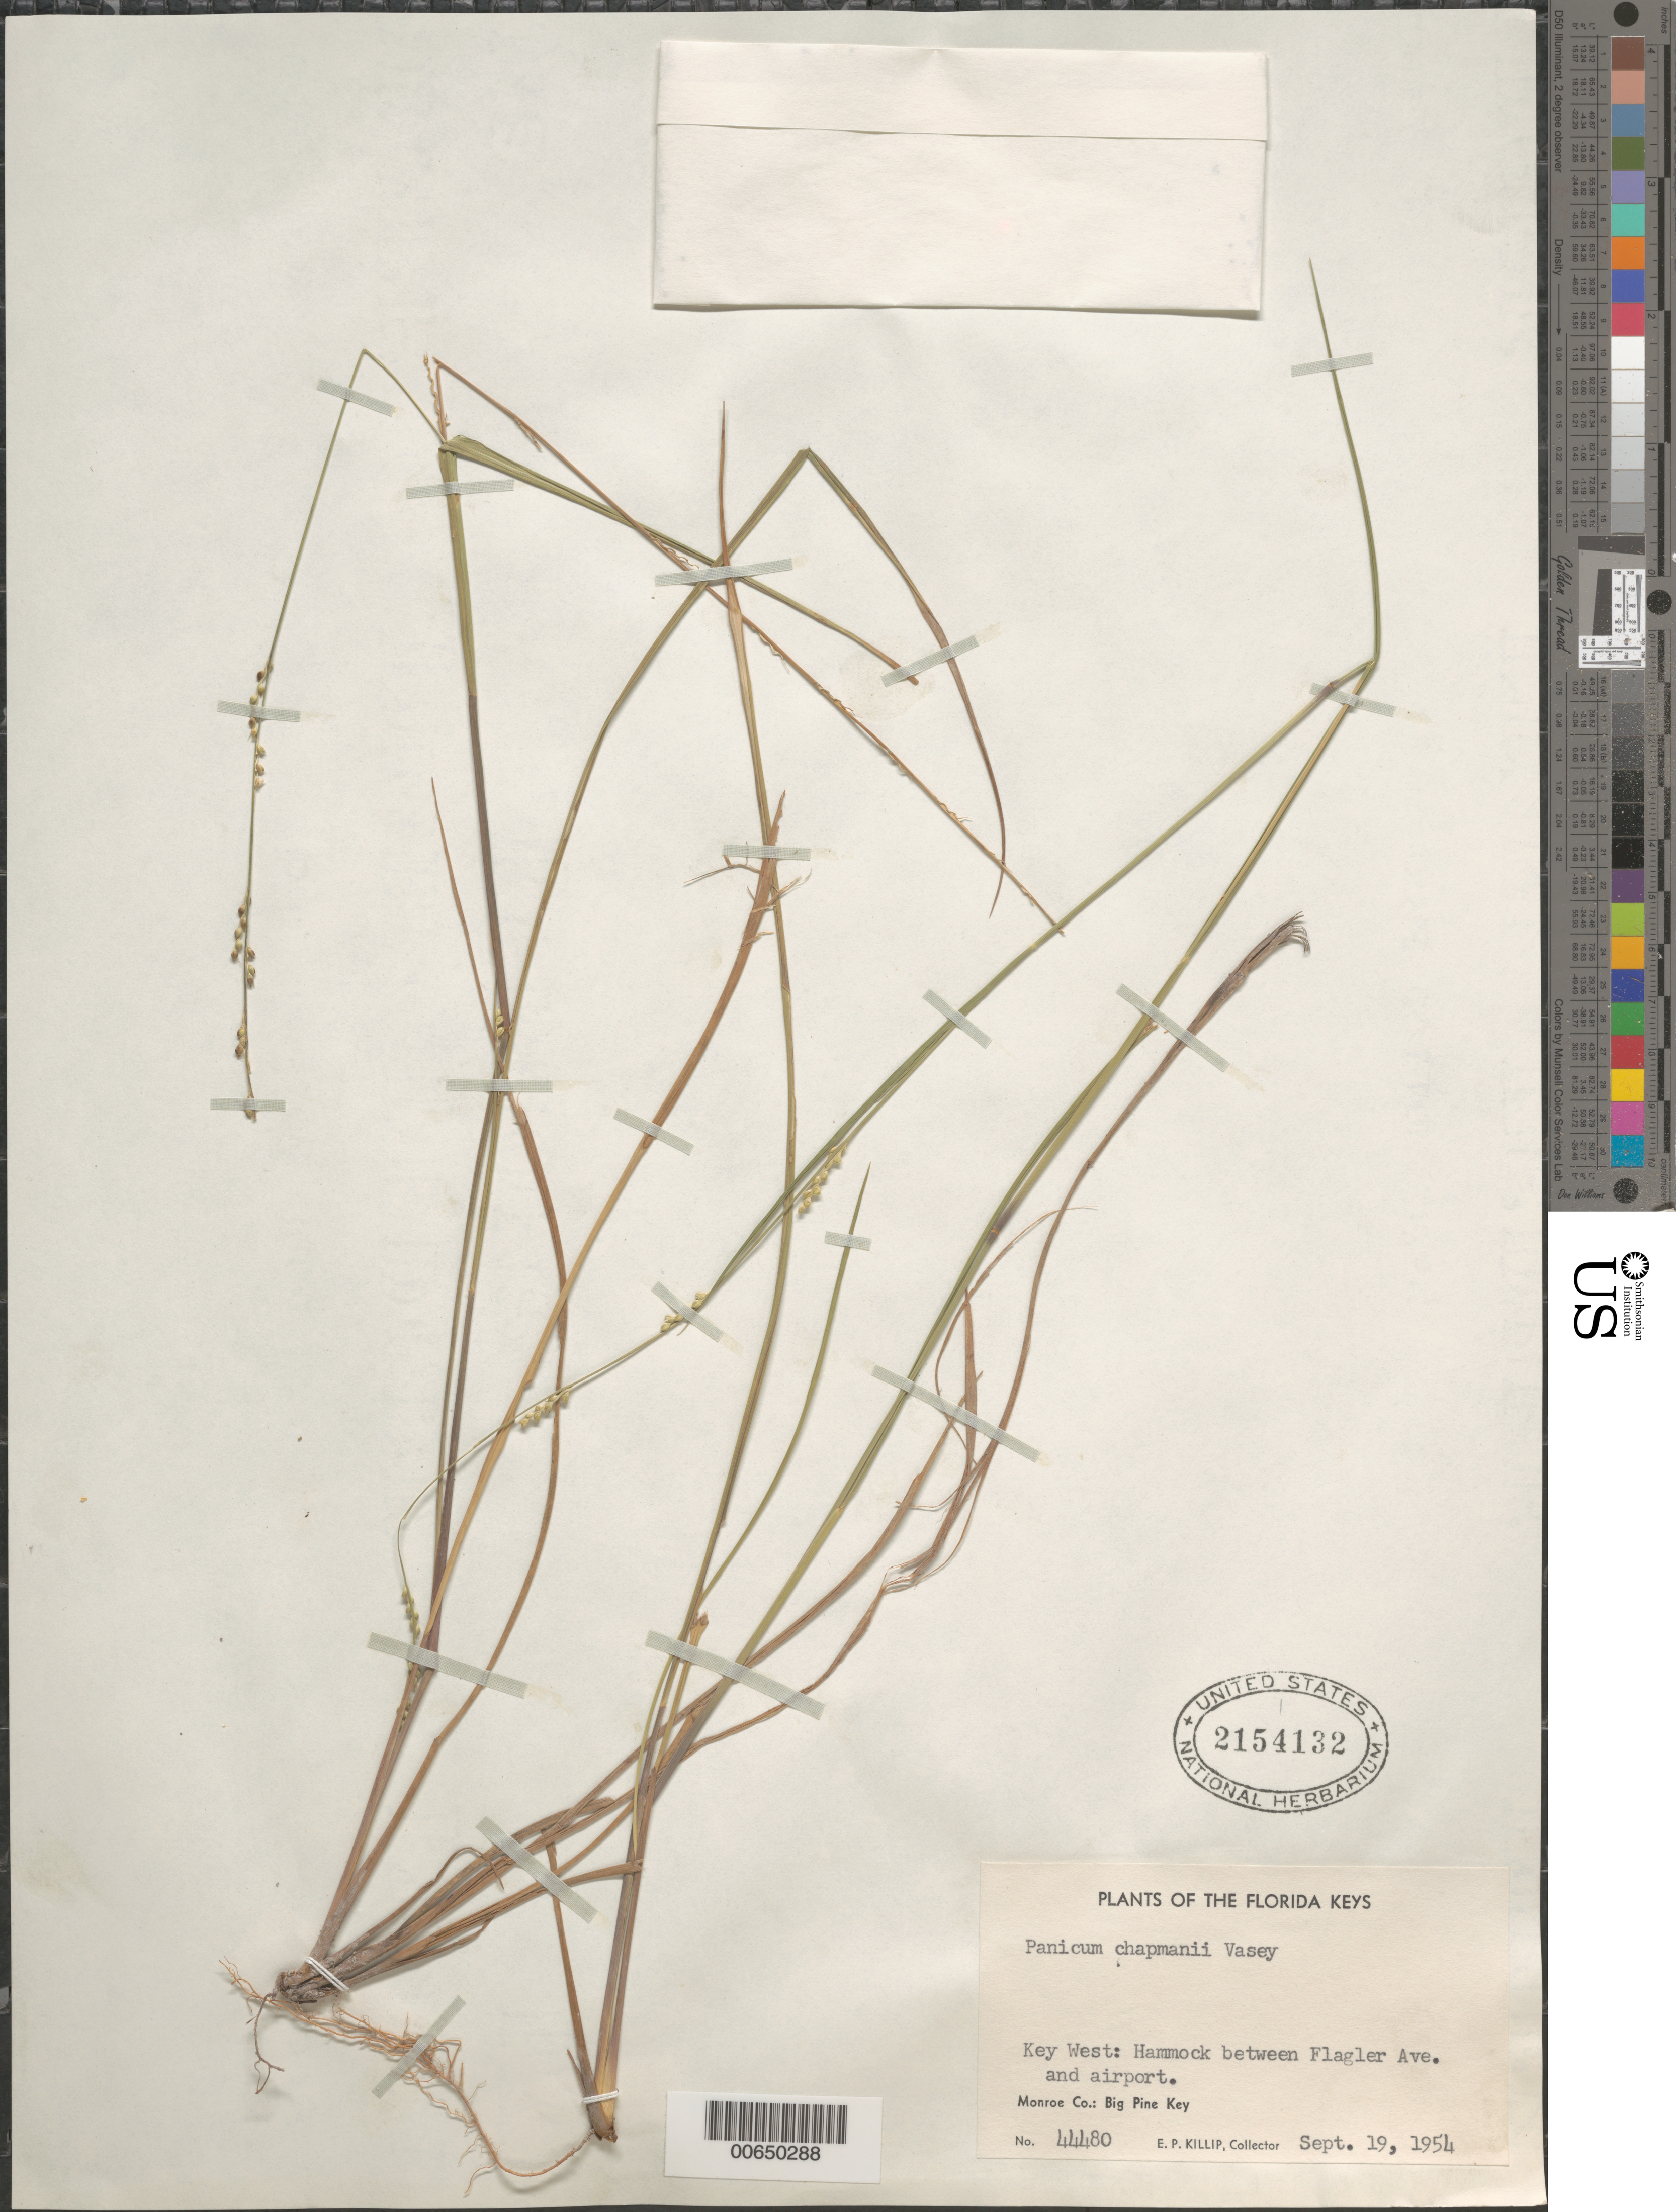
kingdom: Plantae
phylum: Tracheophyta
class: Liliopsida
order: Poales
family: Poaceae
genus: Panicum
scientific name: Panicum chapmanii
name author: Vasey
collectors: E. P. Killip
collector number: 44480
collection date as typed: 19 Sep 1954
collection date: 1954-09-19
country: United States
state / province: Florida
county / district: Monroe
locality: Key West: hammock between Flagler Ave. & airport; Big Pine Key.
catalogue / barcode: US 2155432